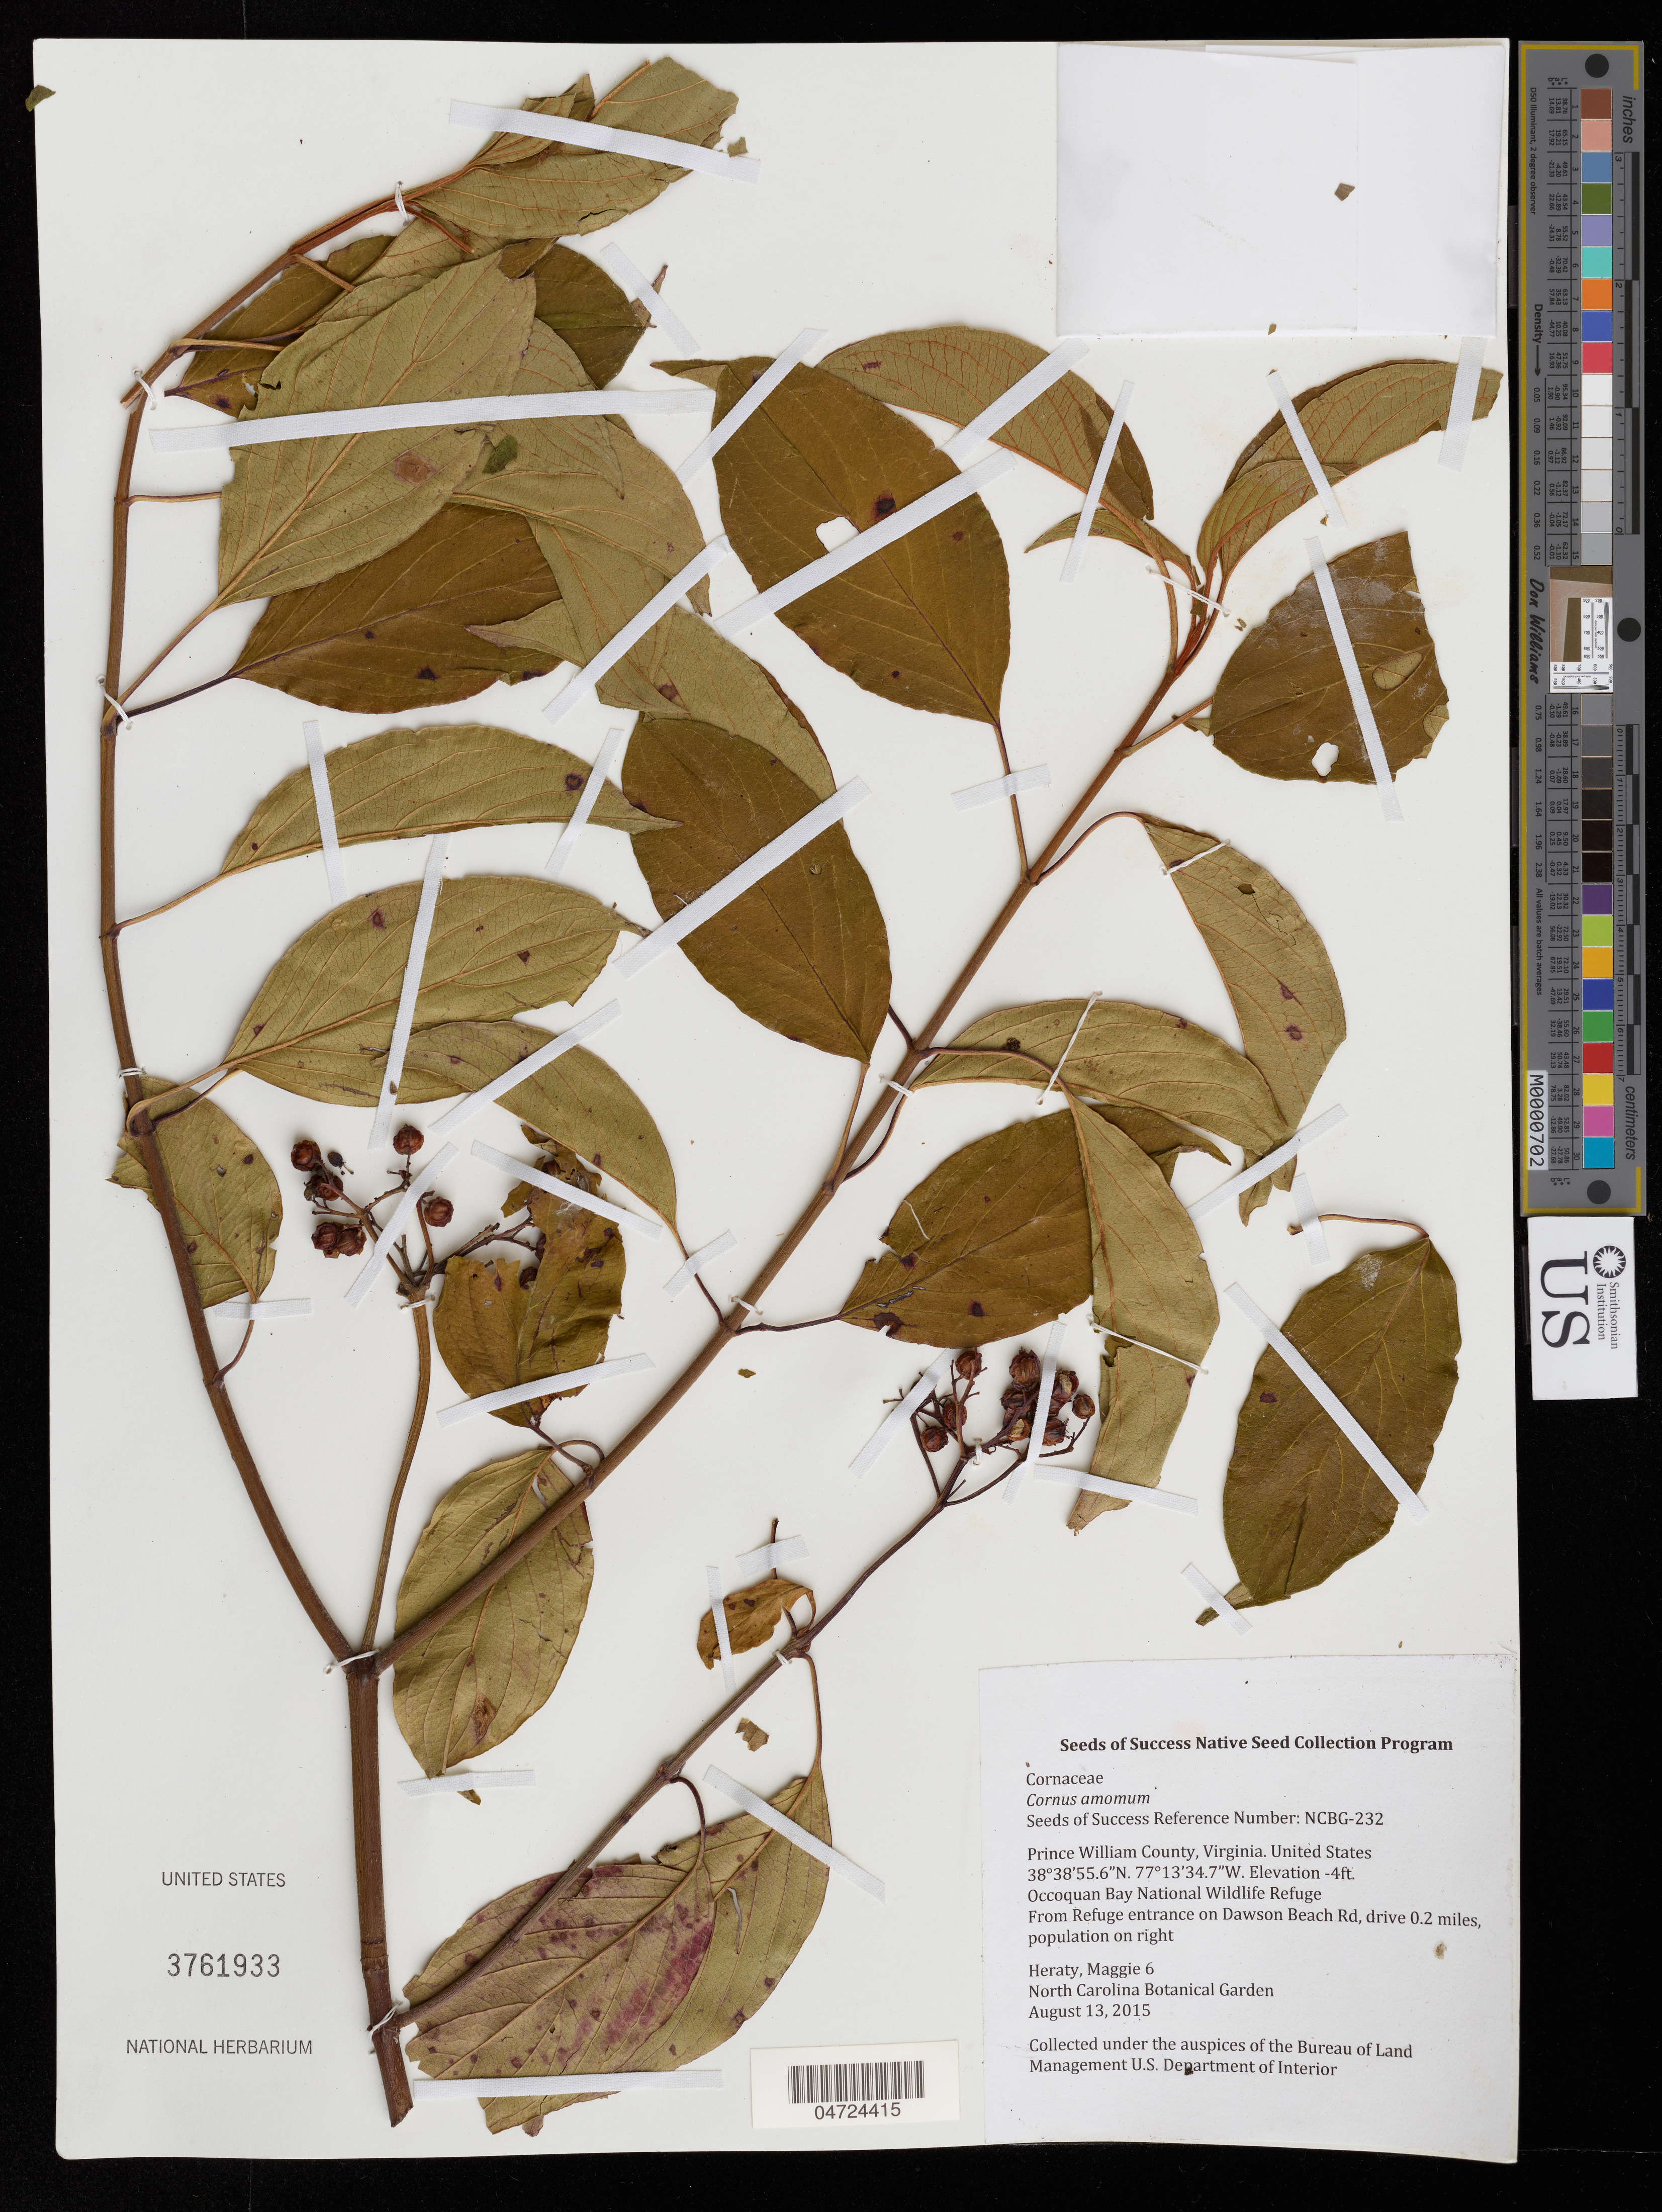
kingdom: Plantae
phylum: Tracheophyta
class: Magnoliopsida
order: Cornales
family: Cornaceae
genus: Cornus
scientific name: Cornus amomum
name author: Mill.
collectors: M. Heraty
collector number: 6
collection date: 2015-08-13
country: United States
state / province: Virginia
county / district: Prince William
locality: Prince William County. Occoquan Bay National Wildlife Refuge. From Refuge entrance on Dawson Beach Rd, drive 0.2 miles, population on right.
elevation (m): -1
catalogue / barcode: US 3761933